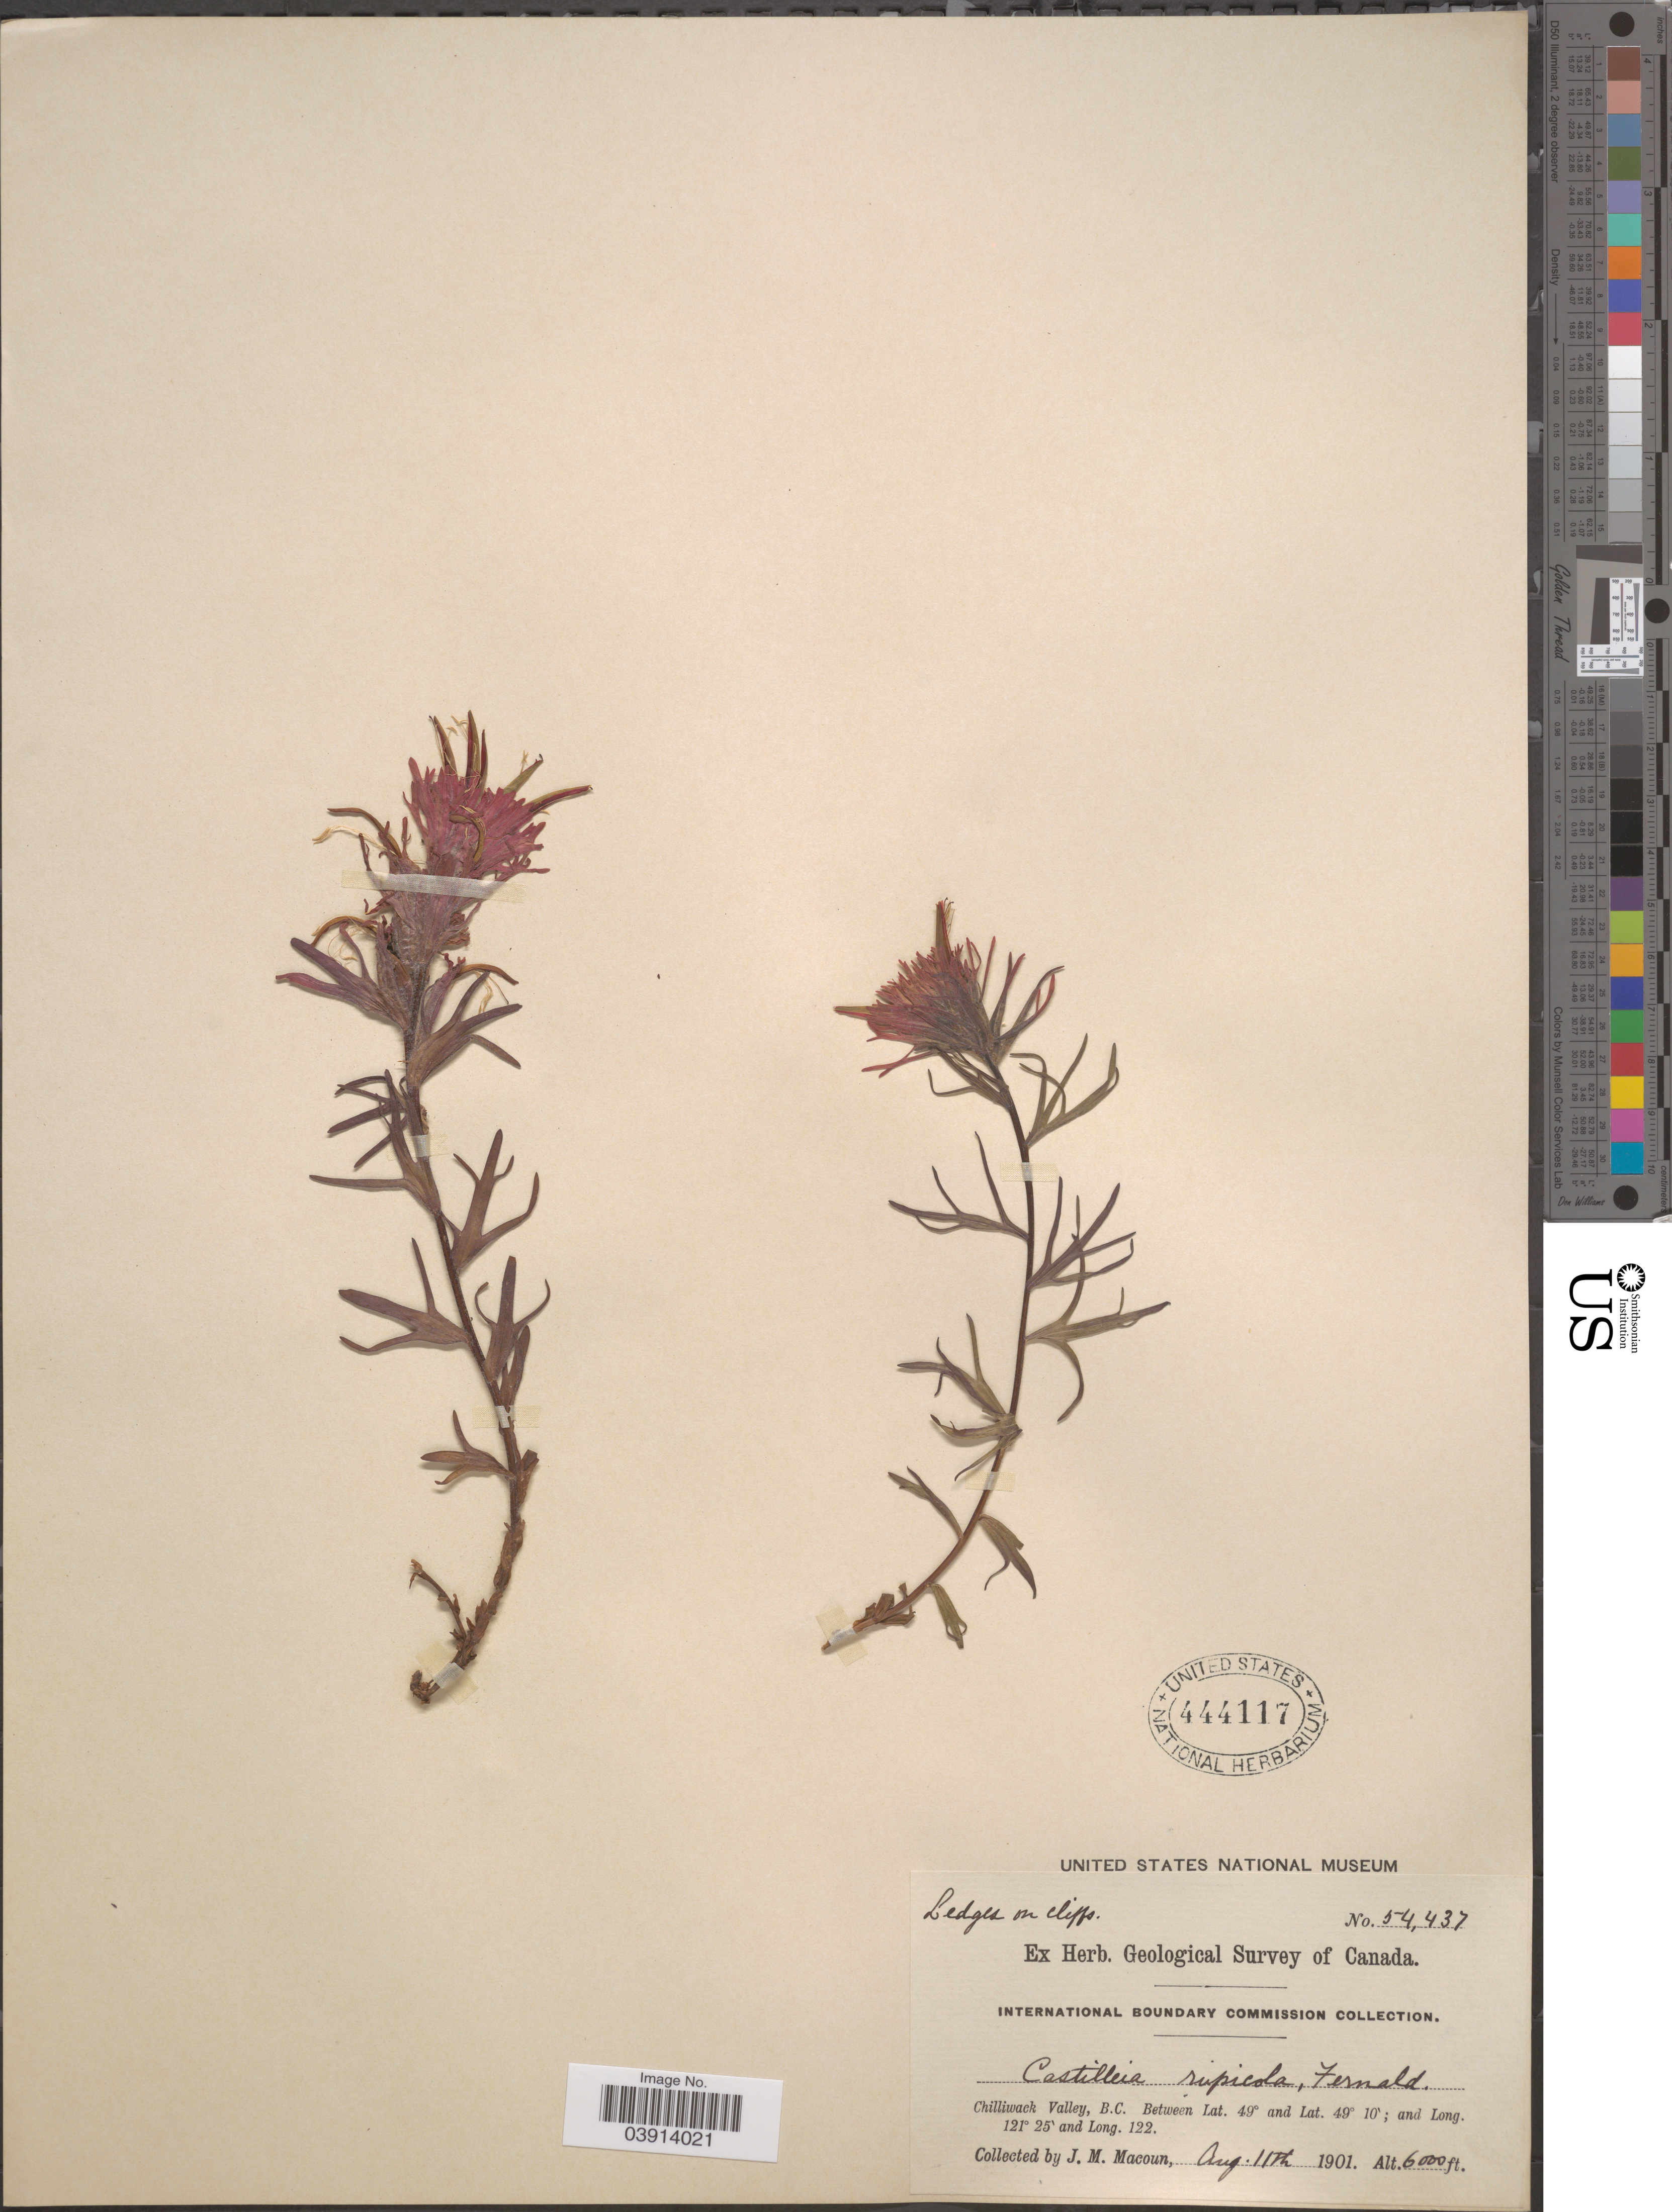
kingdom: Plantae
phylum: Tracheophyta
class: Magnoliopsida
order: Lamiales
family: Orobanchaceae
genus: Castilleja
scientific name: Castilleja rupicola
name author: Piper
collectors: J. M. Macoun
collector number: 54437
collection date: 1901-08-11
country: Canada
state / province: British Columbia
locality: Chilliwack Valley.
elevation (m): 1829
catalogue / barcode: US 444117